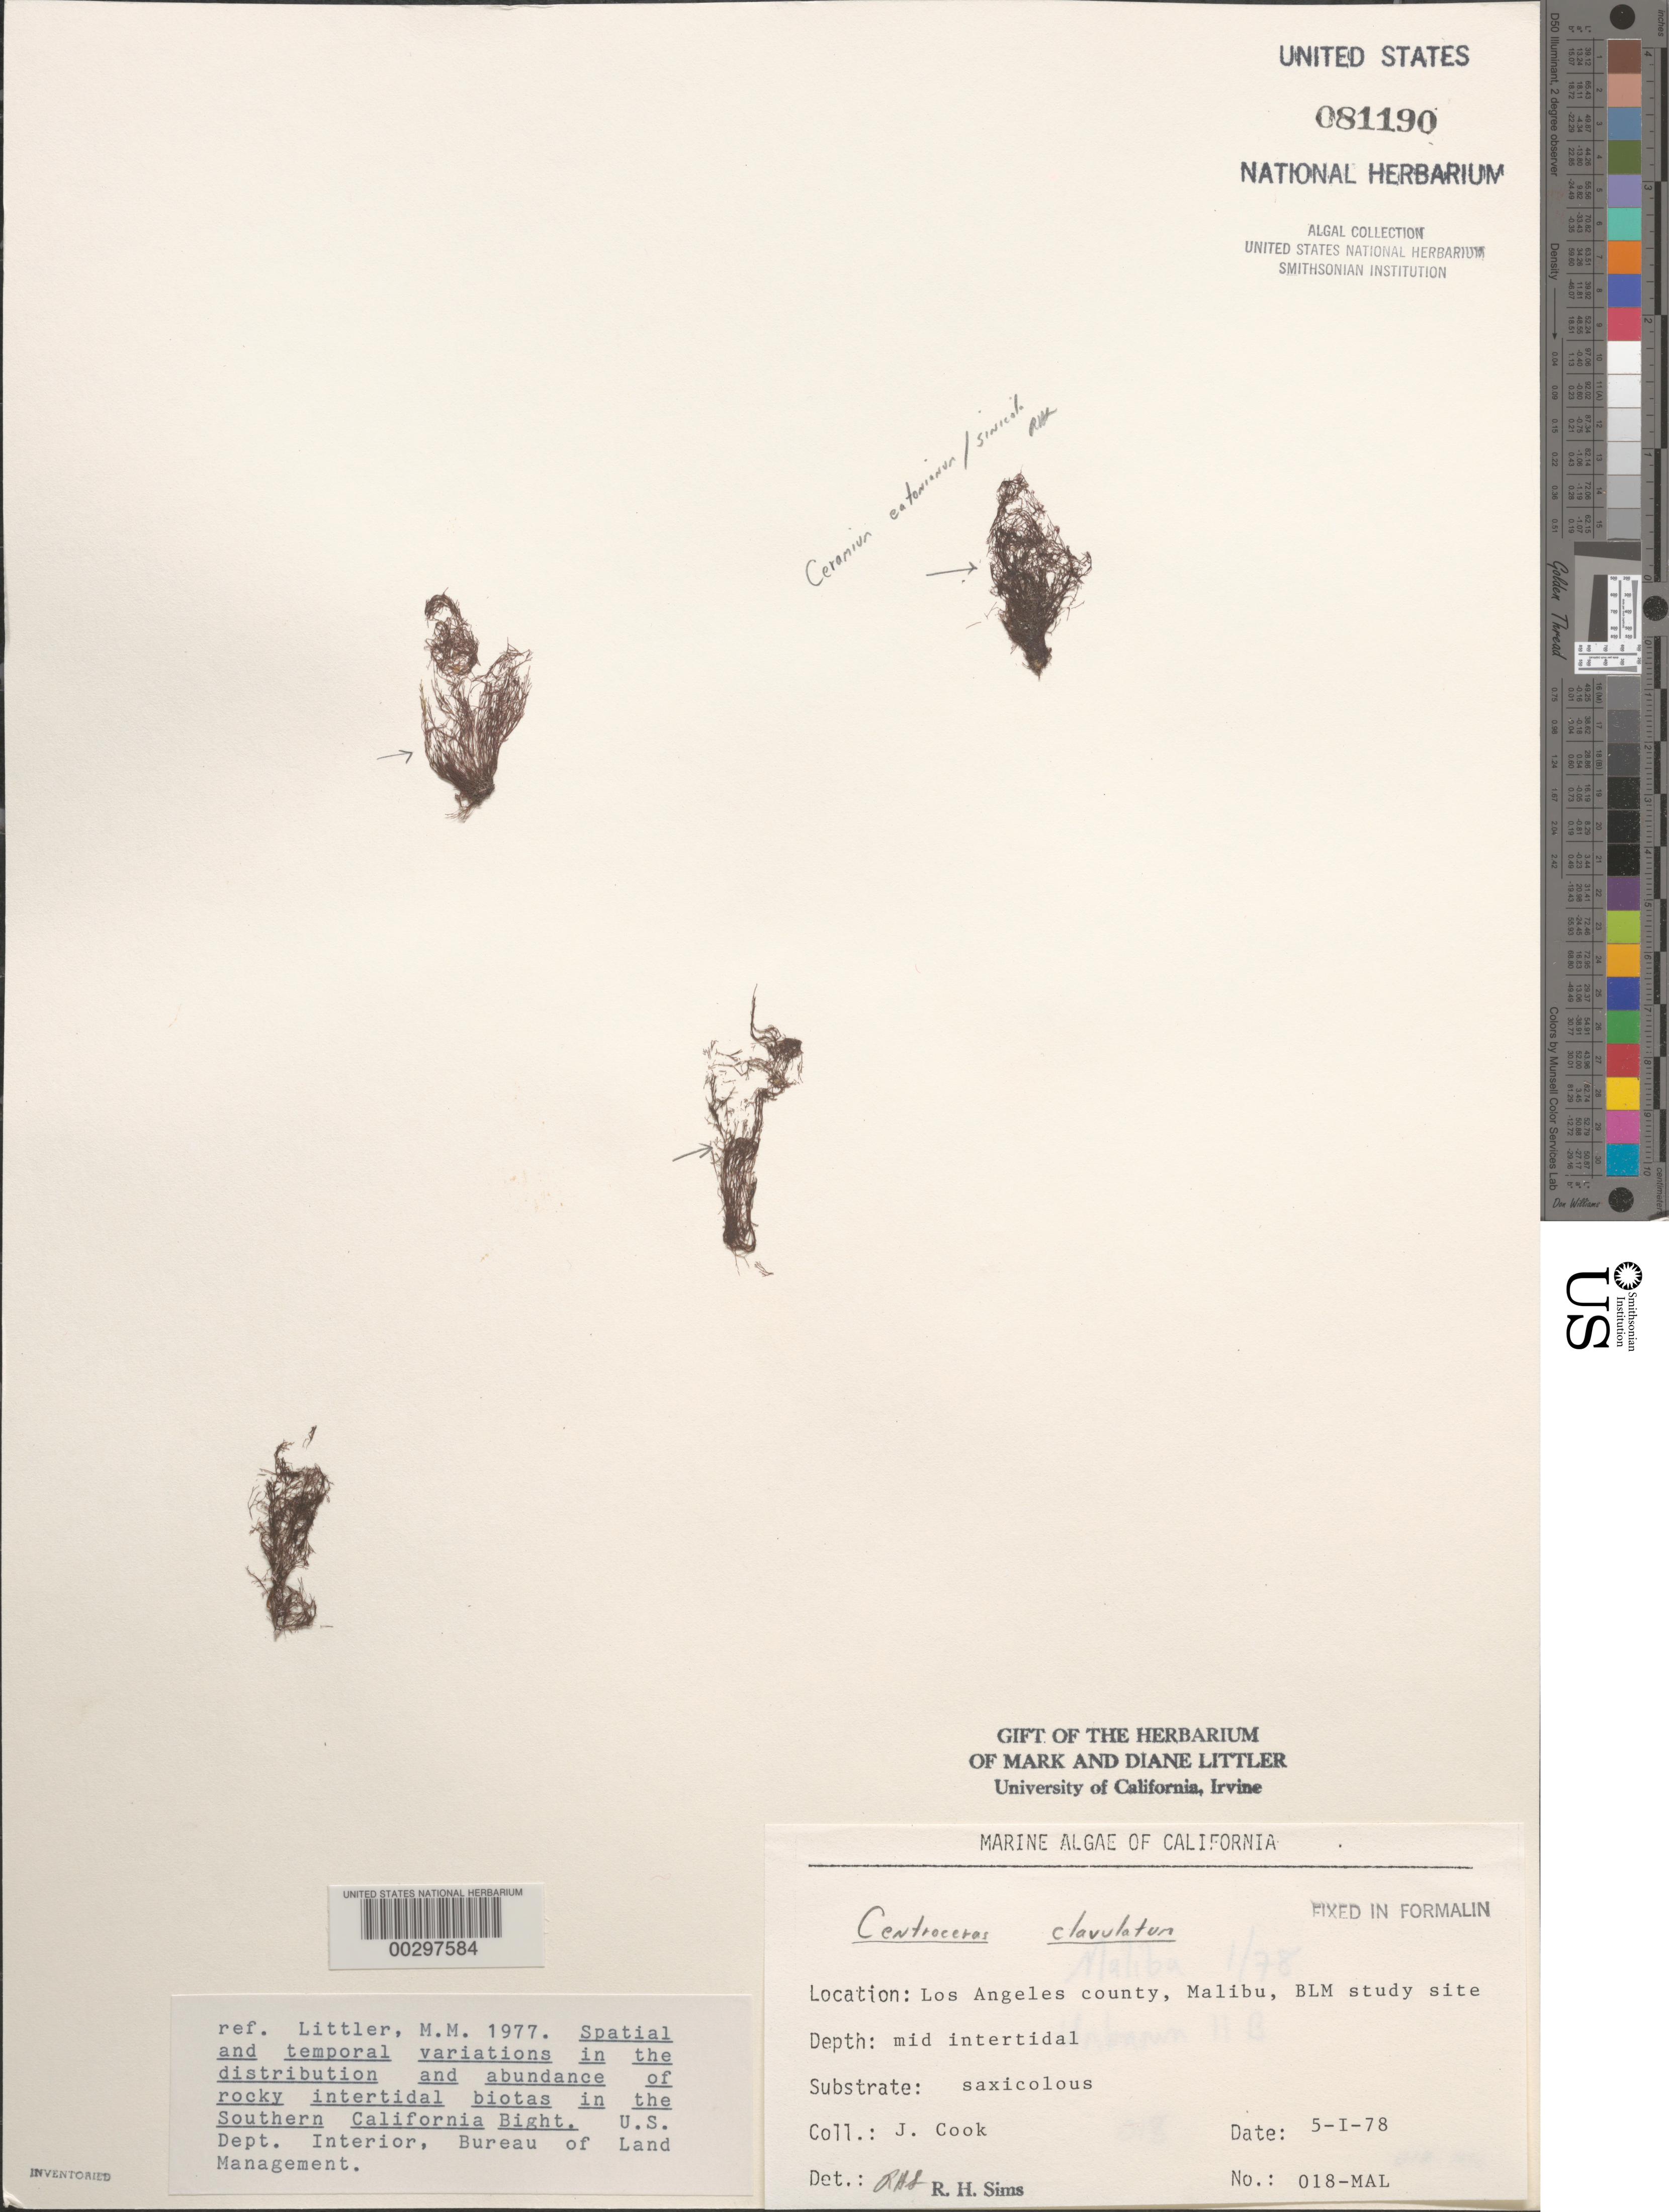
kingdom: Plantae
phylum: Rhodophyta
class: Florideophyceae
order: Ceramiales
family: Ceramiaceae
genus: Centroceras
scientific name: Centroceras clavulatum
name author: (C. Agardh) Mont.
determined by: Sims, Robert H.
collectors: J. Cook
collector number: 018-mal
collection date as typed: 05 Jan 1978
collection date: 1978-01-05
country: United States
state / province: California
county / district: Los Angeles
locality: Malibu, near Paradise Cove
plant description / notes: BLM-SOCALBIGHT Rocky Intertidal Survey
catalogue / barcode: US 81190